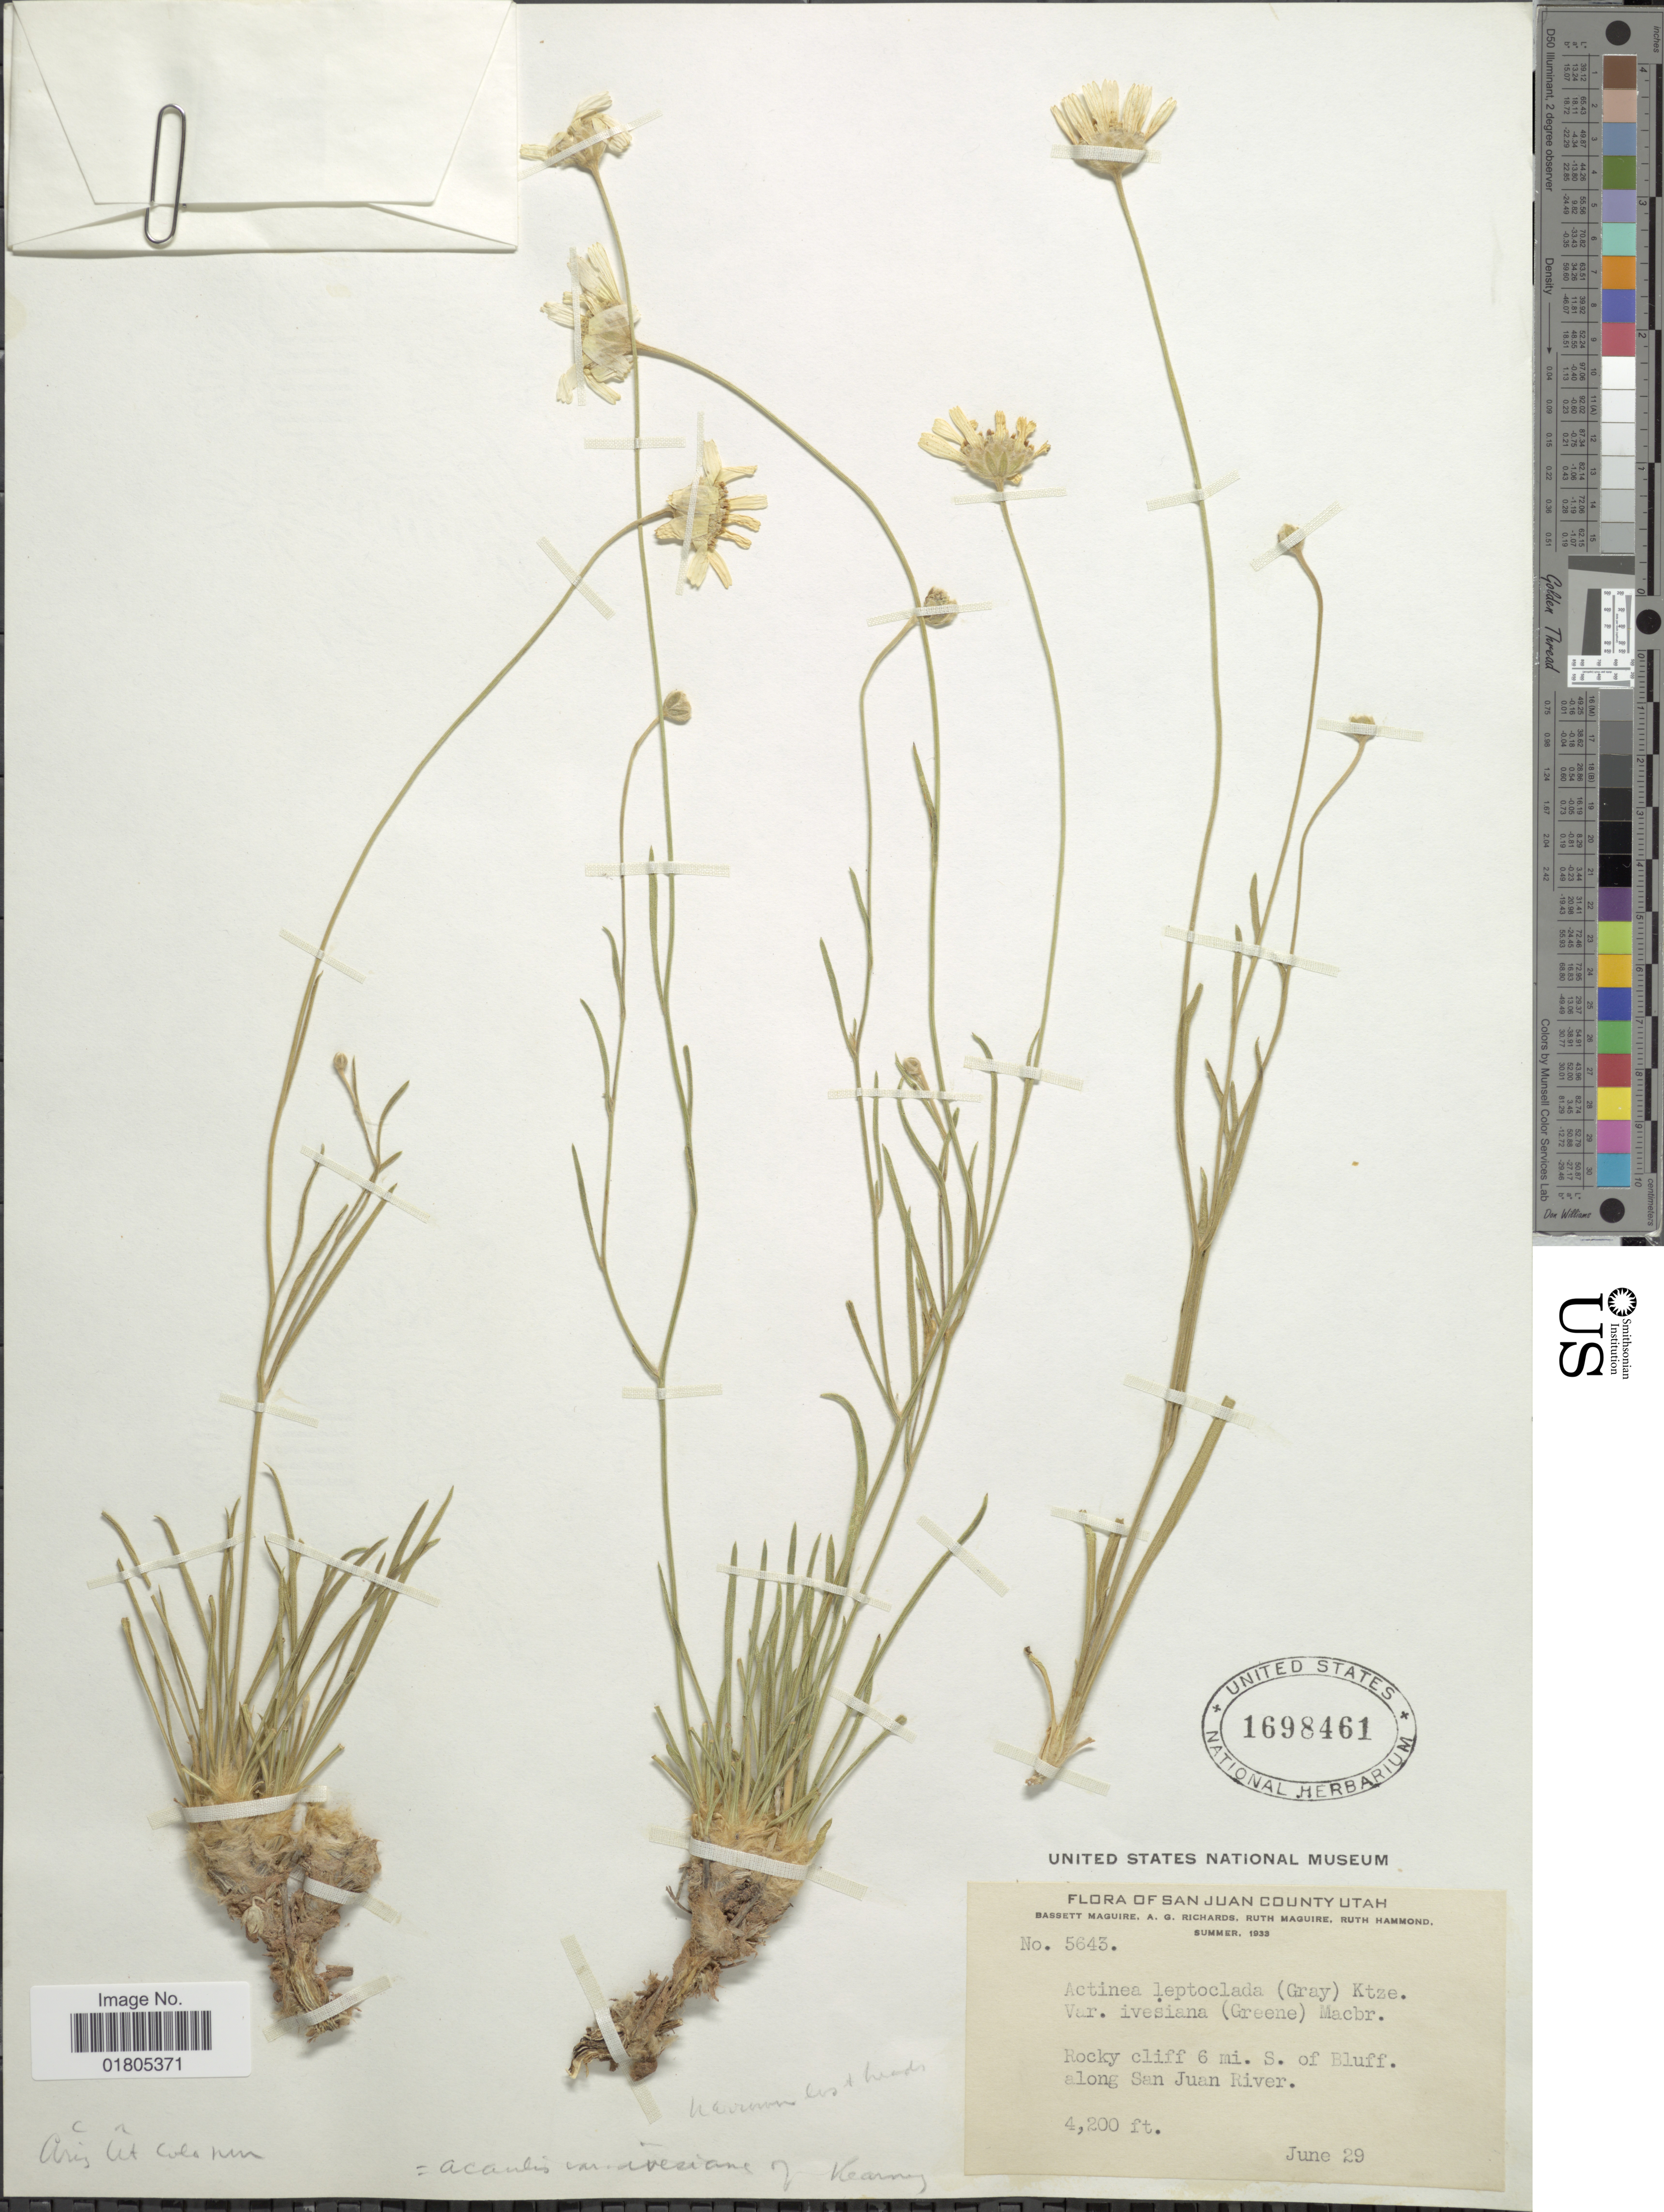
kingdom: Plantae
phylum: Tracheophyta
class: Magnoliopsida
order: Asterales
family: Asteraceae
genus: Actinea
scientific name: Actinea ivesiana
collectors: B. Maguire, A. J. Richards, R. R. Maguire & R. Hammond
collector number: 5643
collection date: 1933-06-29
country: United States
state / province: Utah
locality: San Juan County Utah. Rocky cliff 6 mi. S. of Bluff, along San Juan River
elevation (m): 1280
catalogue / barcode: US 1698461